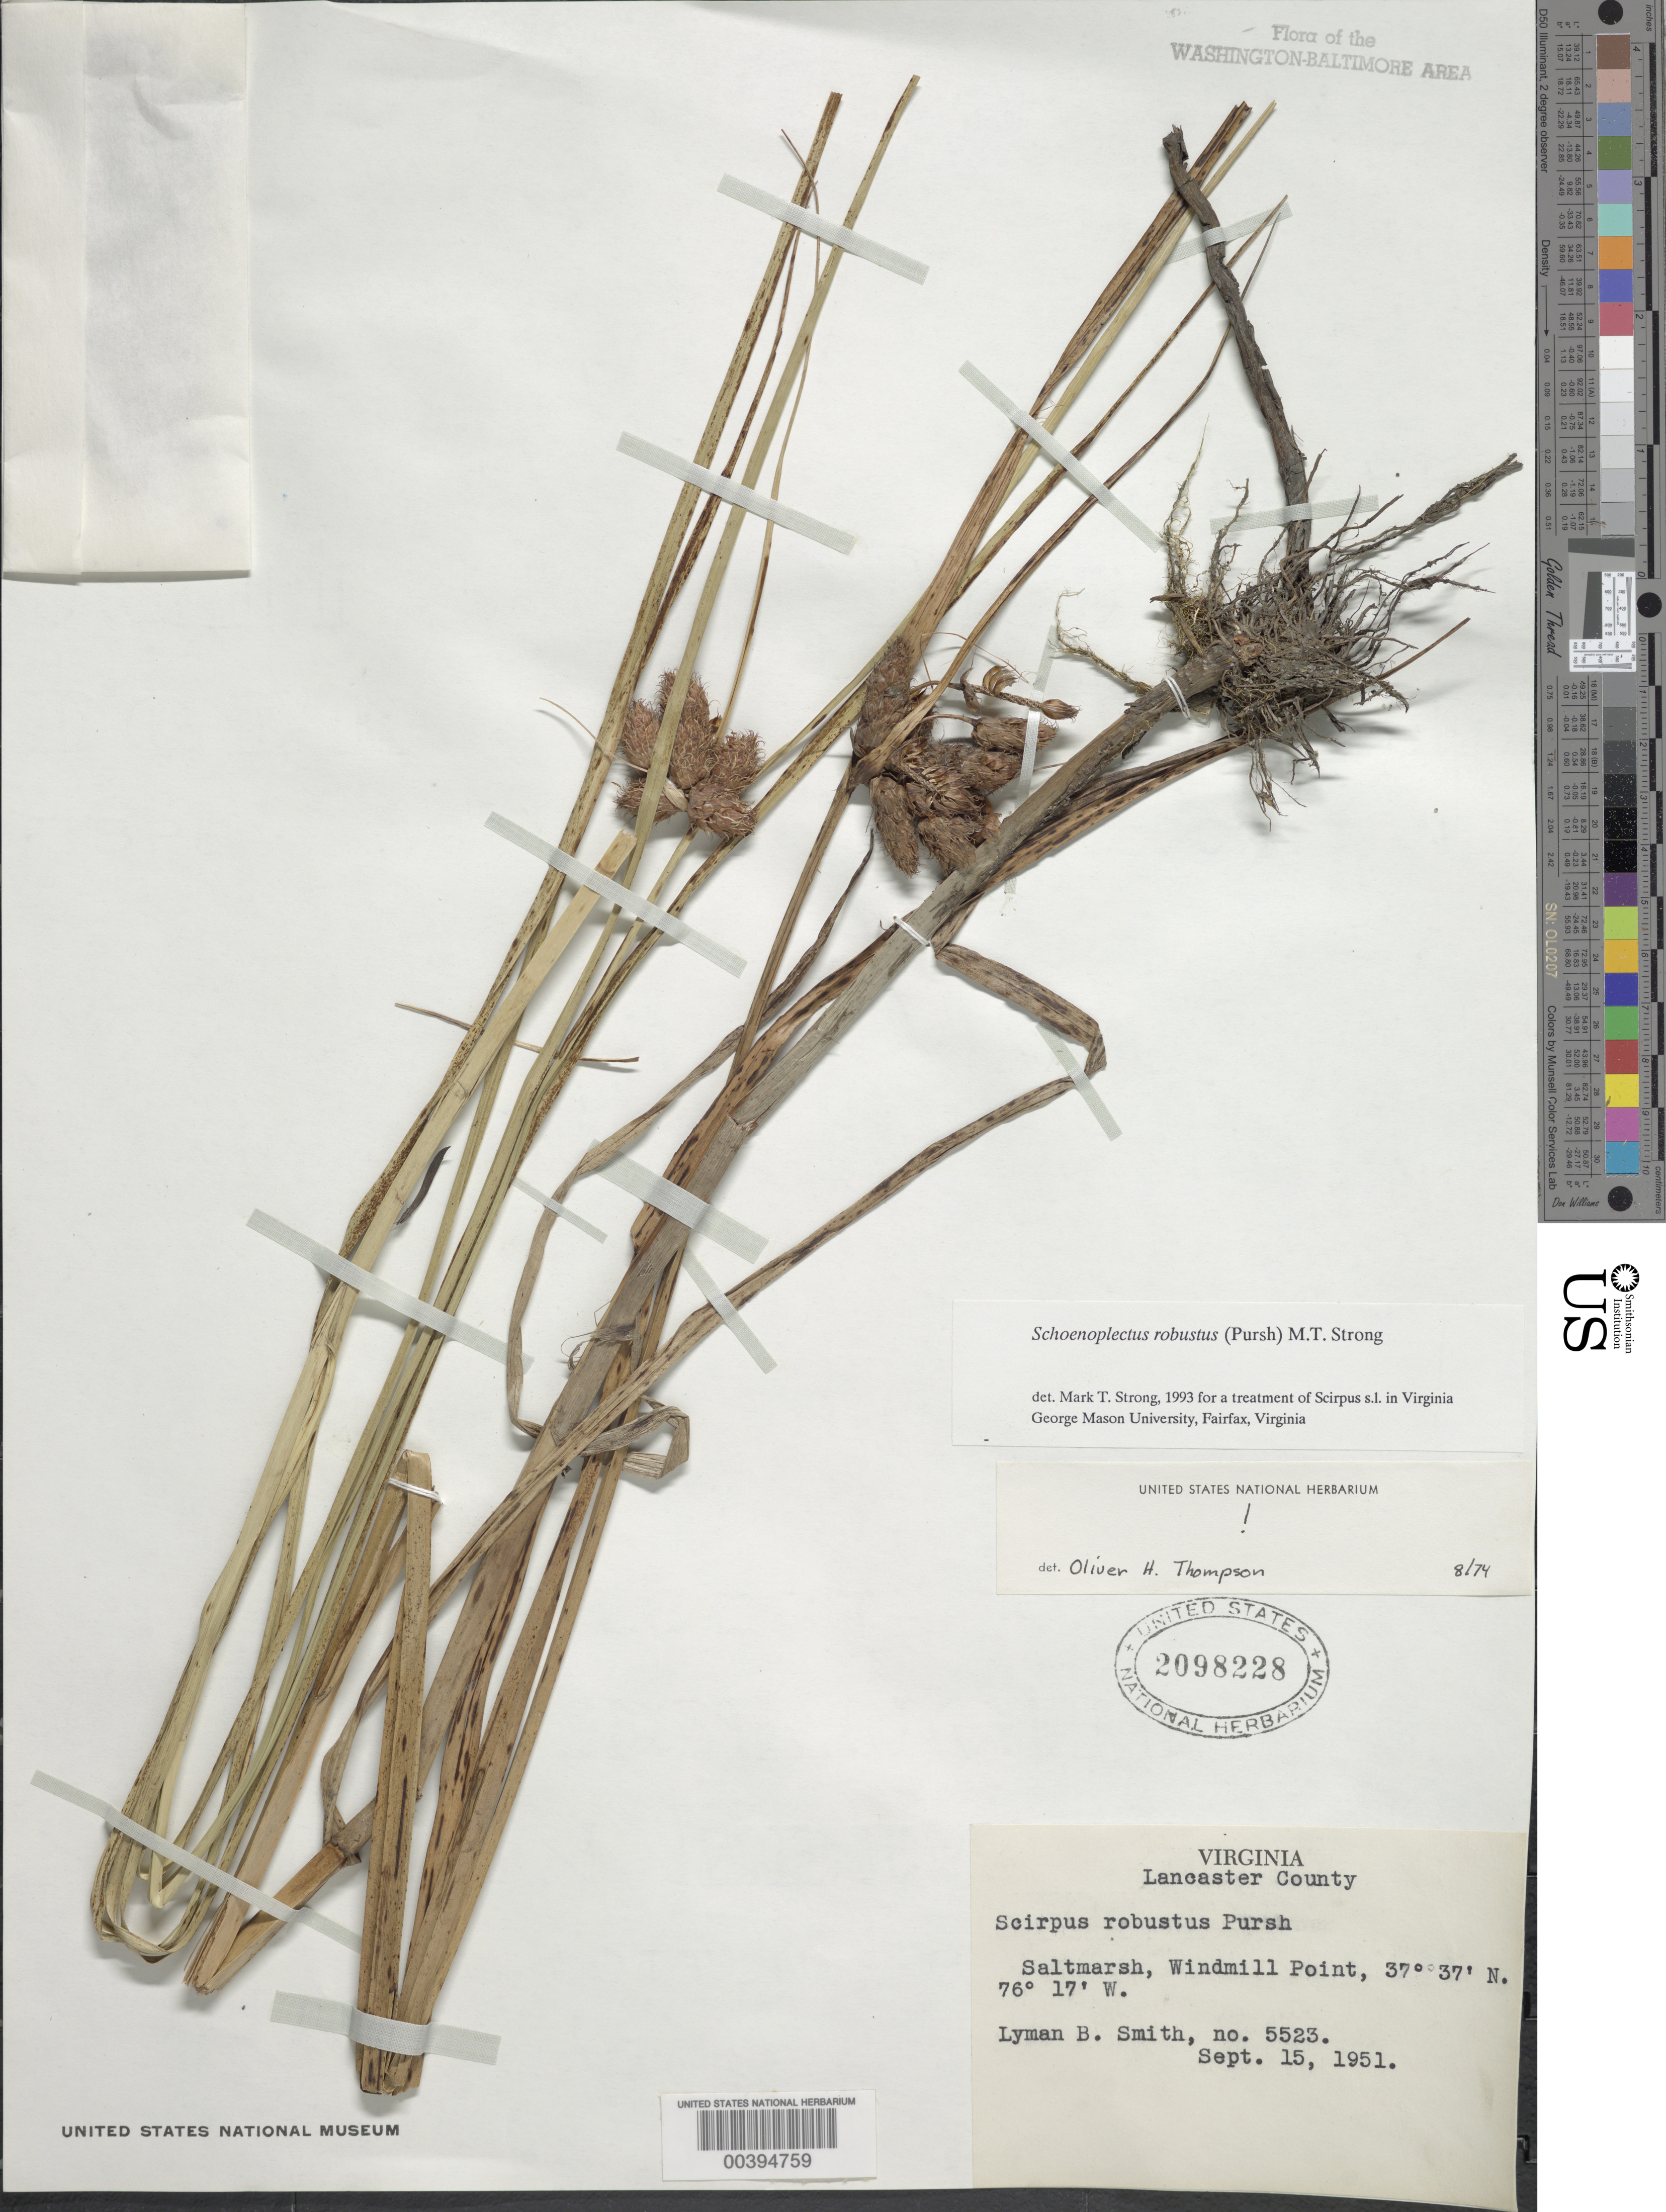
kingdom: Plantae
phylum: Tracheophyta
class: Liliopsida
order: Poales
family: Cyperaceae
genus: Bolboschoenus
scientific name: Bolboschoenus robustus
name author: (Pursh) Soják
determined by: Strong, M. T., (US), Smithsonian Institution - National Museum of Natural History (UNITED STATES)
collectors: L. Smith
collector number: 5523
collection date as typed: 15 Sep 1951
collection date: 1951-09-15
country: United States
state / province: Virginia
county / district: Lancaster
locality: Windmill Point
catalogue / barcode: US 2098228